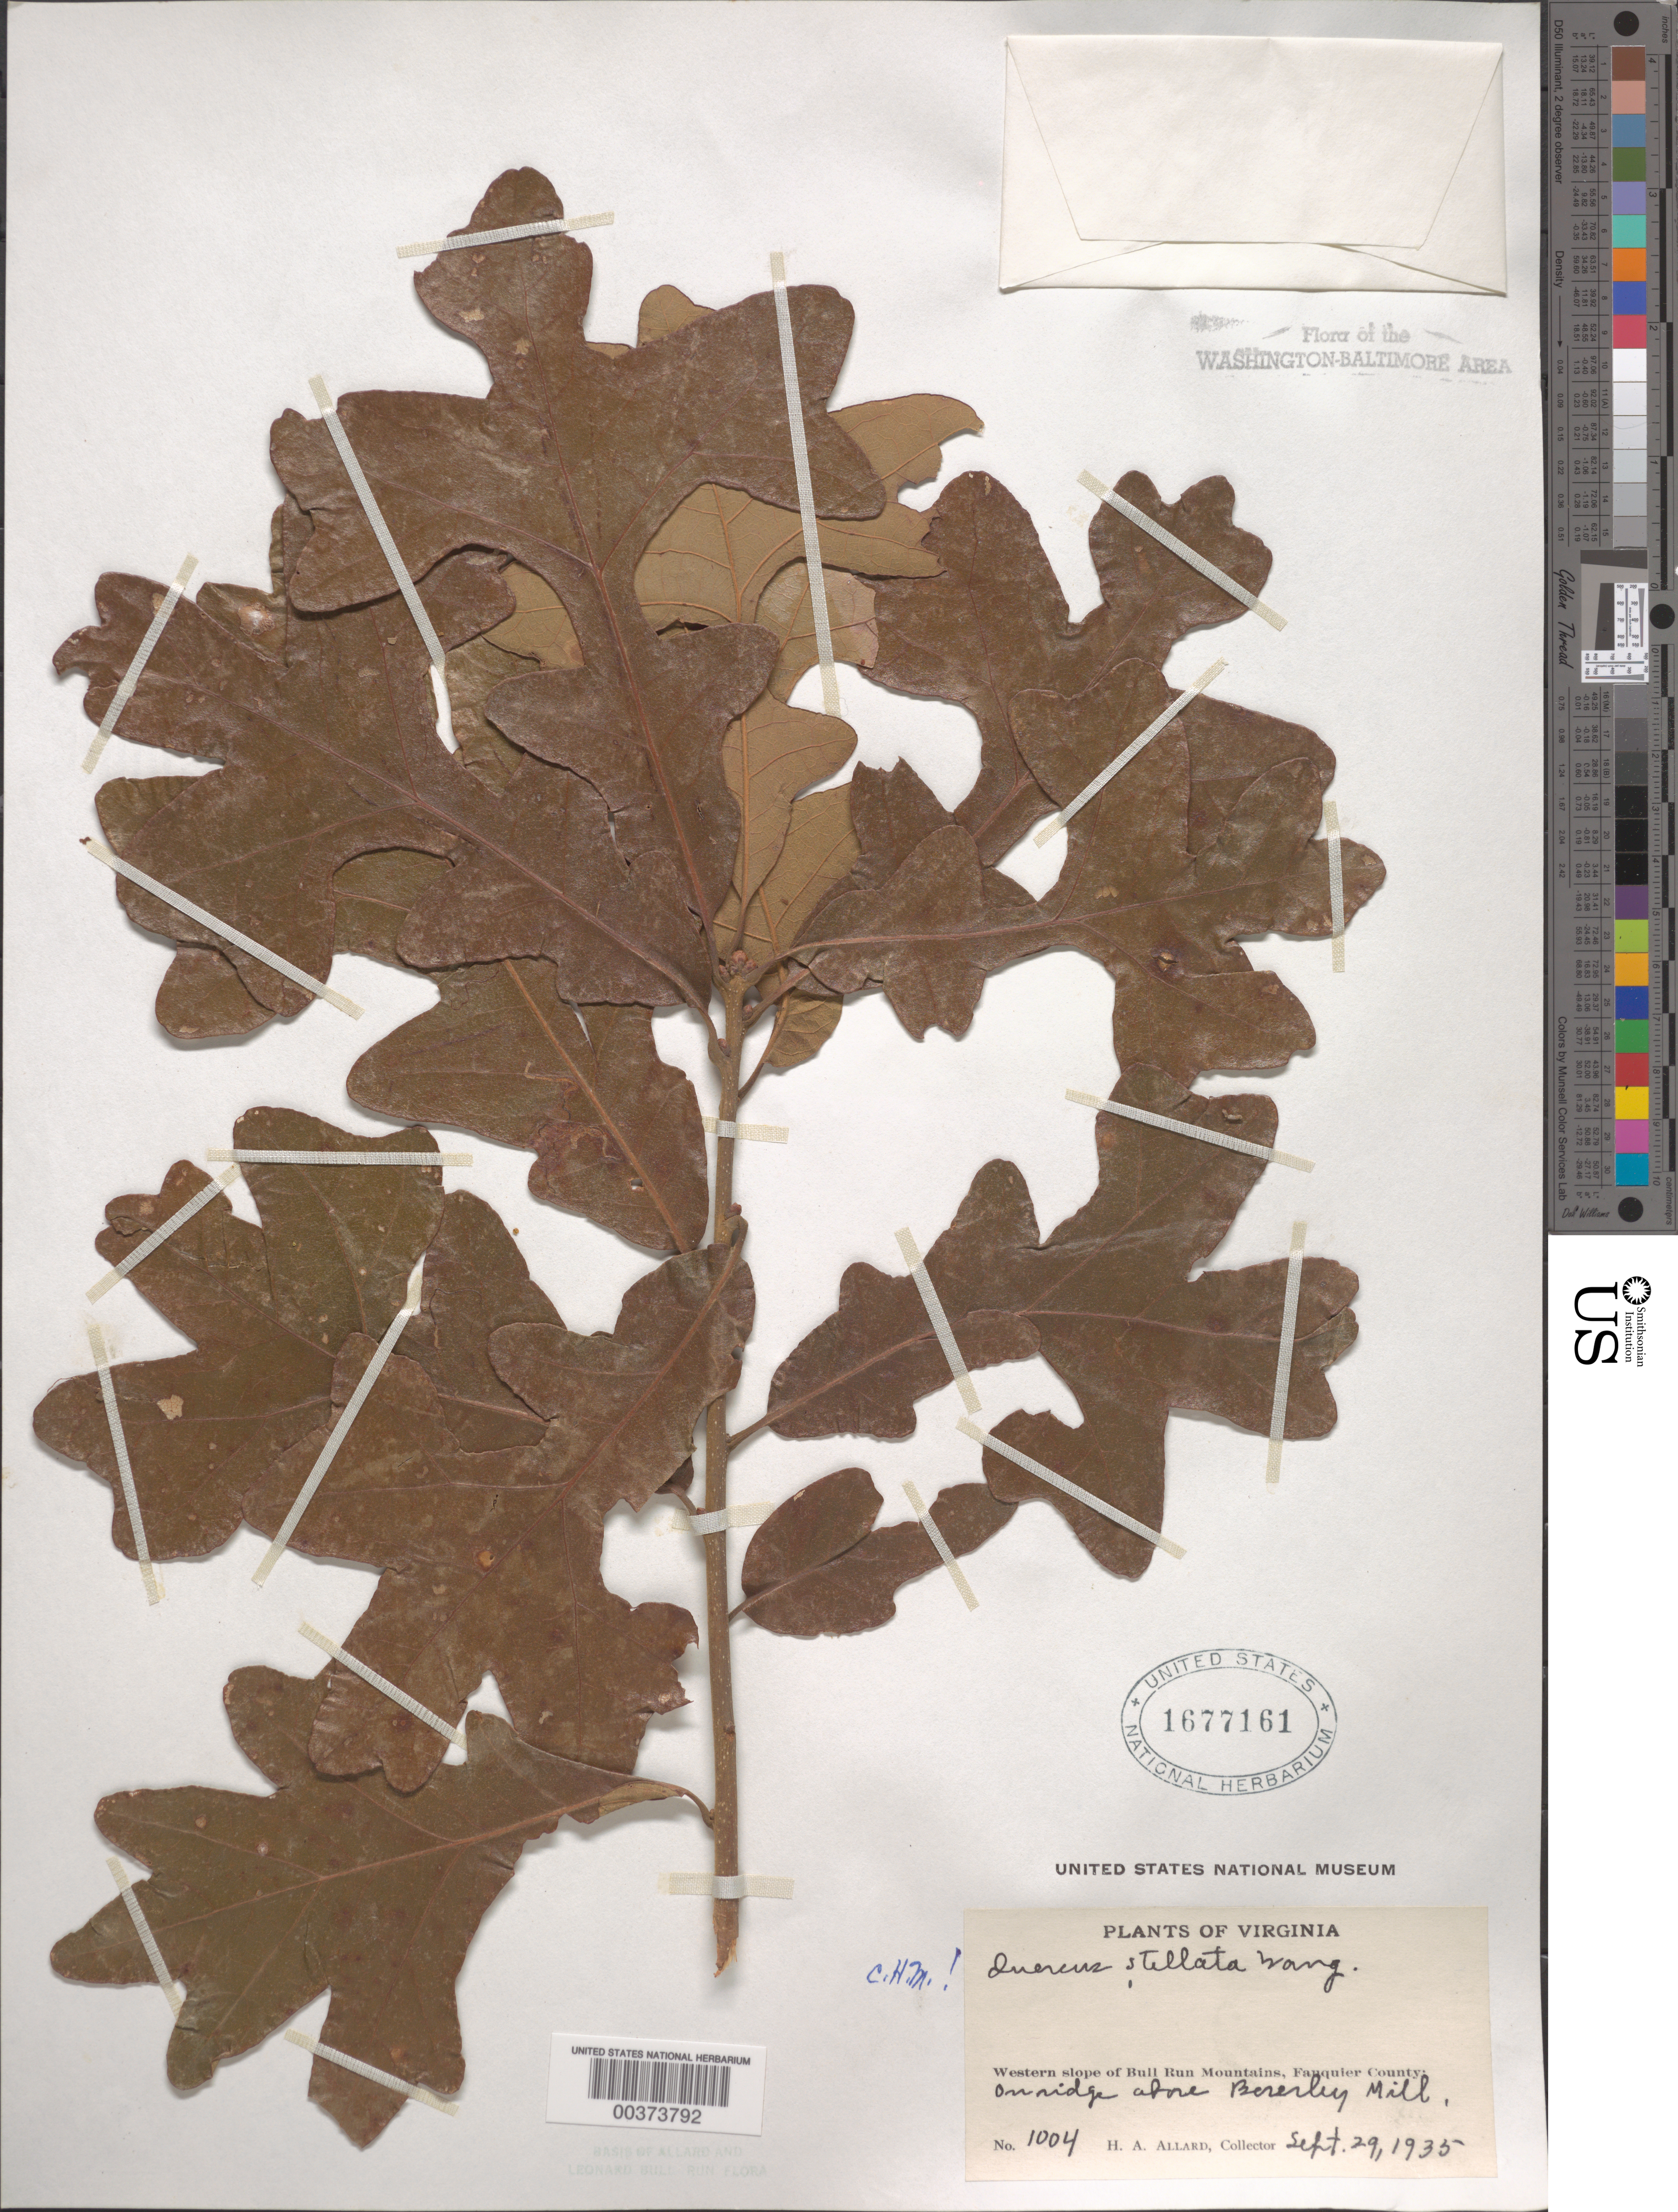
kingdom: Plantae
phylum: Tracheophyta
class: Magnoliopsida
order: Fagales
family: Fagaceae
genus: Quercus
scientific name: Quercus stellata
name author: Wangenh.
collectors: H. A. Allard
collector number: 1004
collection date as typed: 29 Sep 1935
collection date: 1935-09-29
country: United States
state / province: Virginia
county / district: Fauquier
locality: Above Beverley Mill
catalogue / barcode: US 1677161